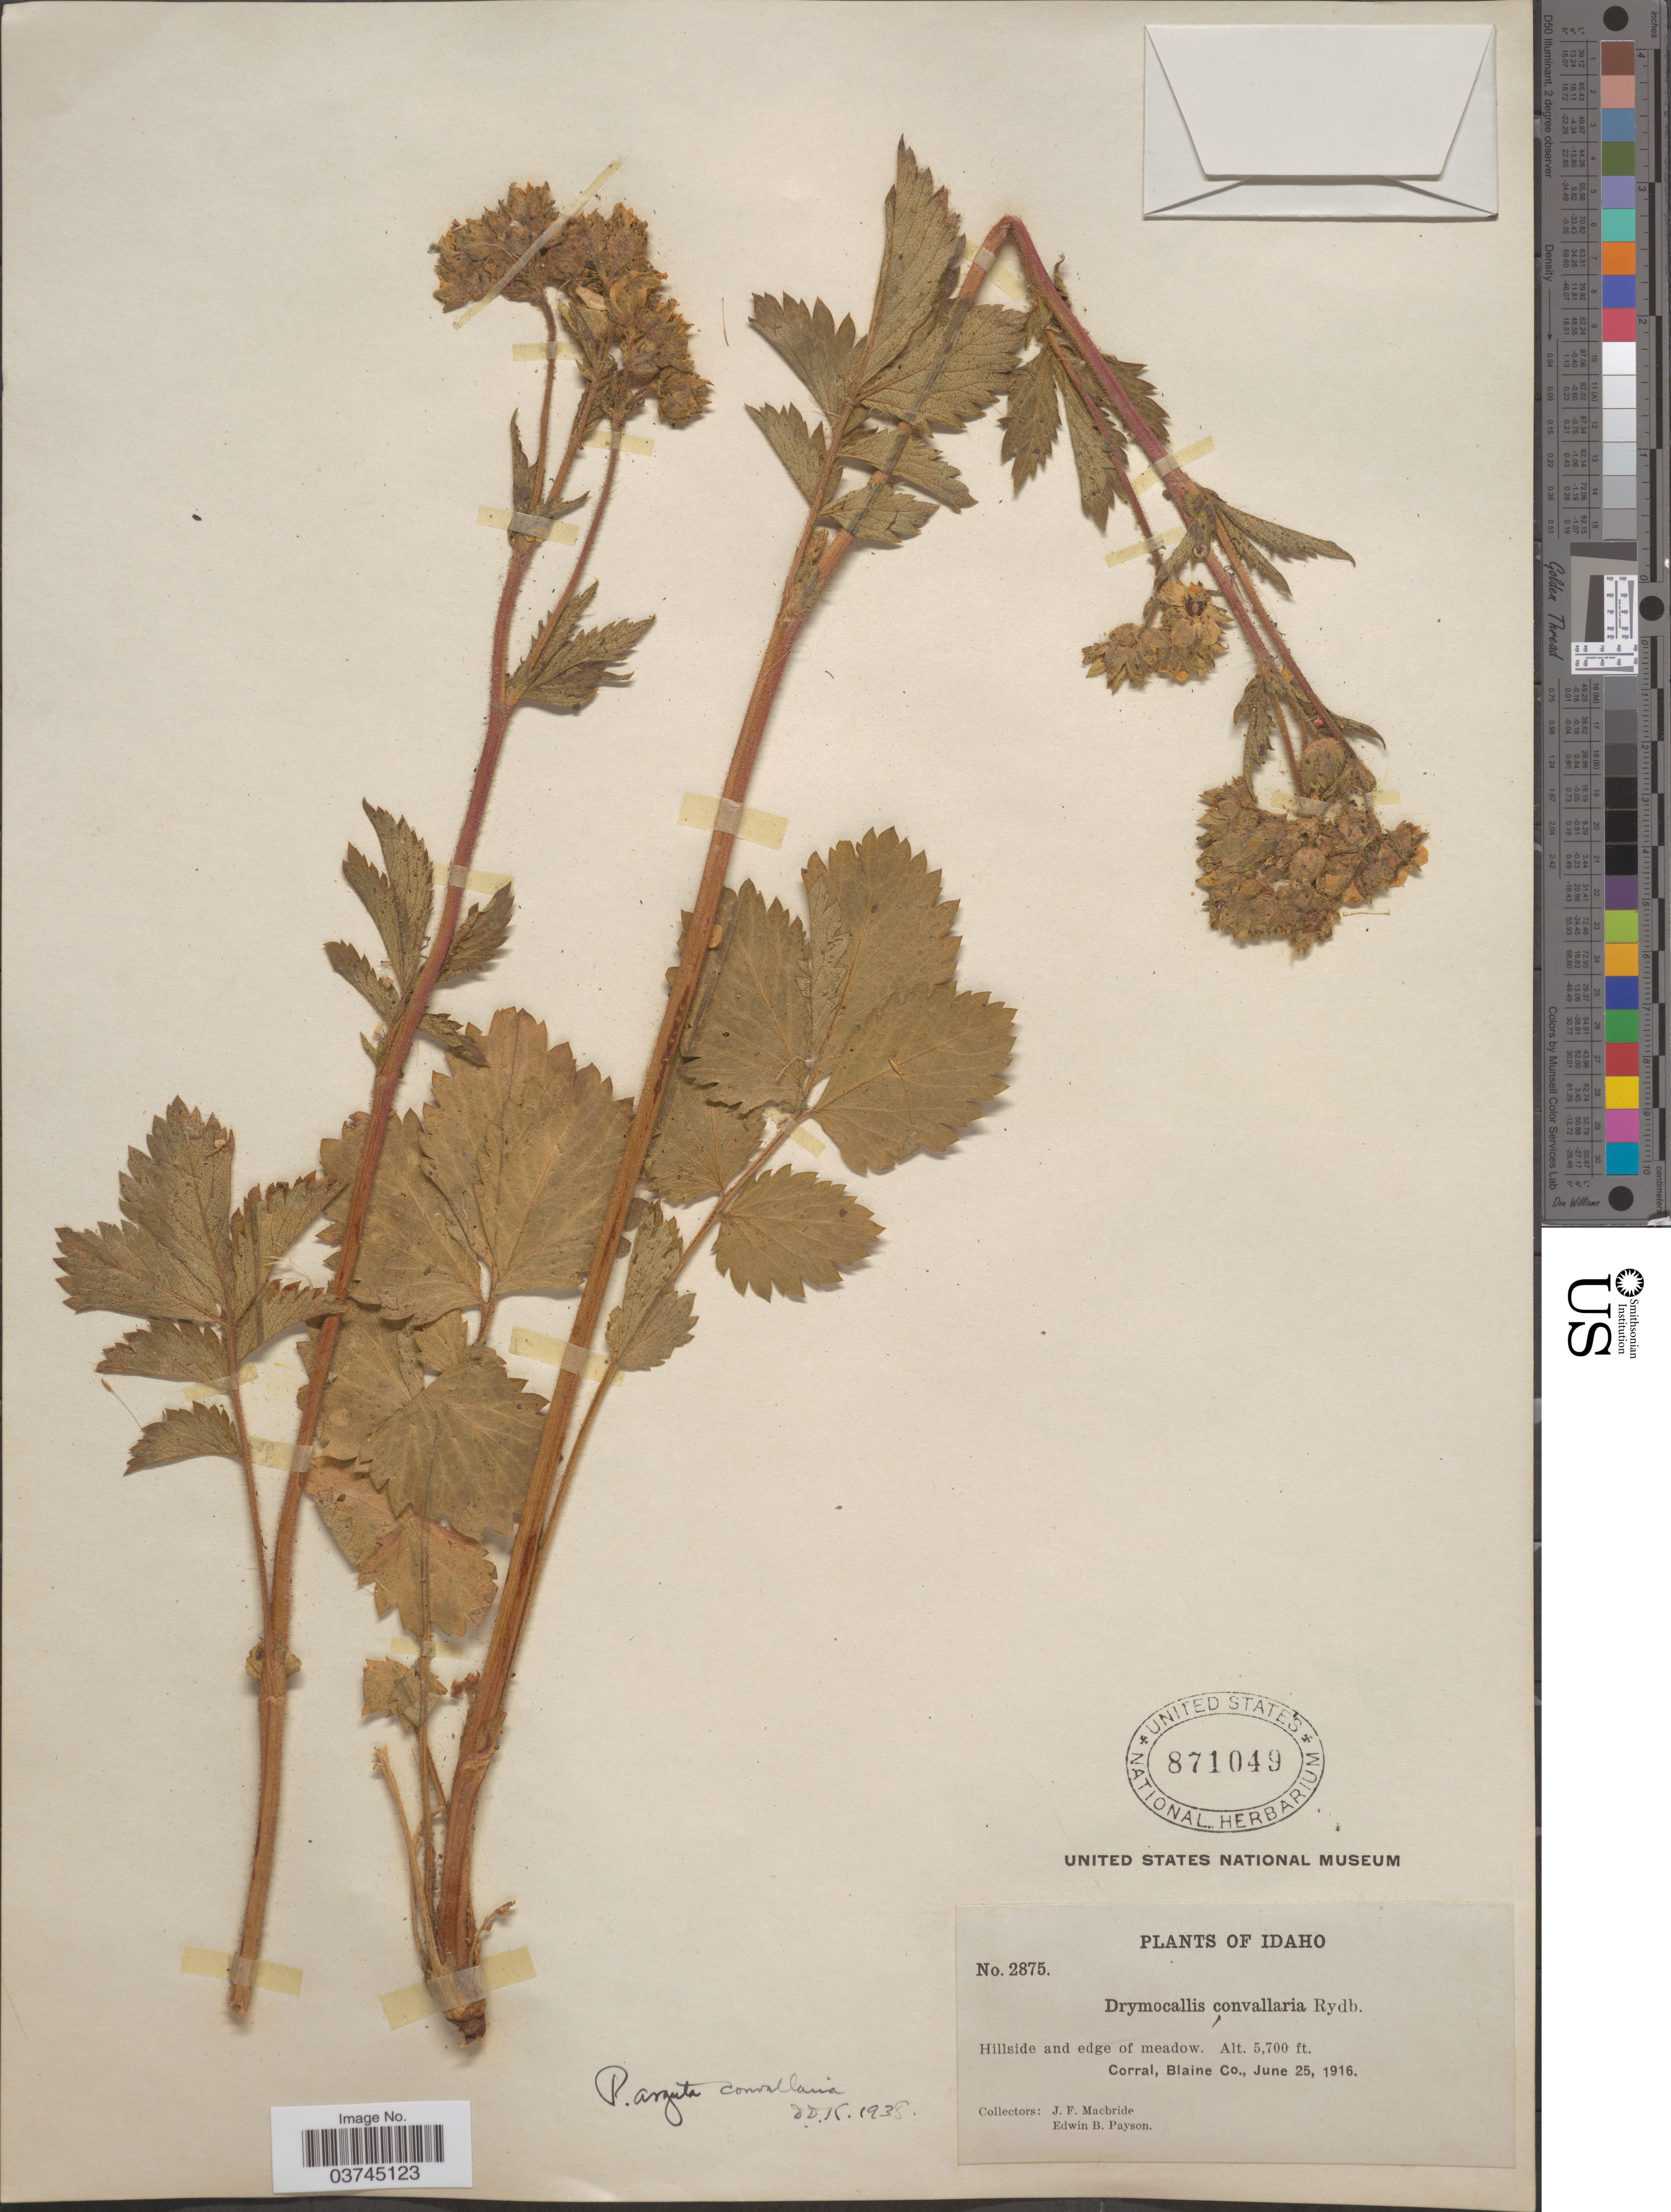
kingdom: Plantae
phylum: Tracheophyta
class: Magnoliopsida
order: Rosales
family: Rosaceae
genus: Drymocallis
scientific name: Drymocallis convallaria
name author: (Rydb.) Rydb.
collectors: J. F. Macbride & E. B. Payson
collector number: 2875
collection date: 1916-06-25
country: United States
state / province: Idaho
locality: Corral, Blaine Co.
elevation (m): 1737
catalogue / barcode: US 871049